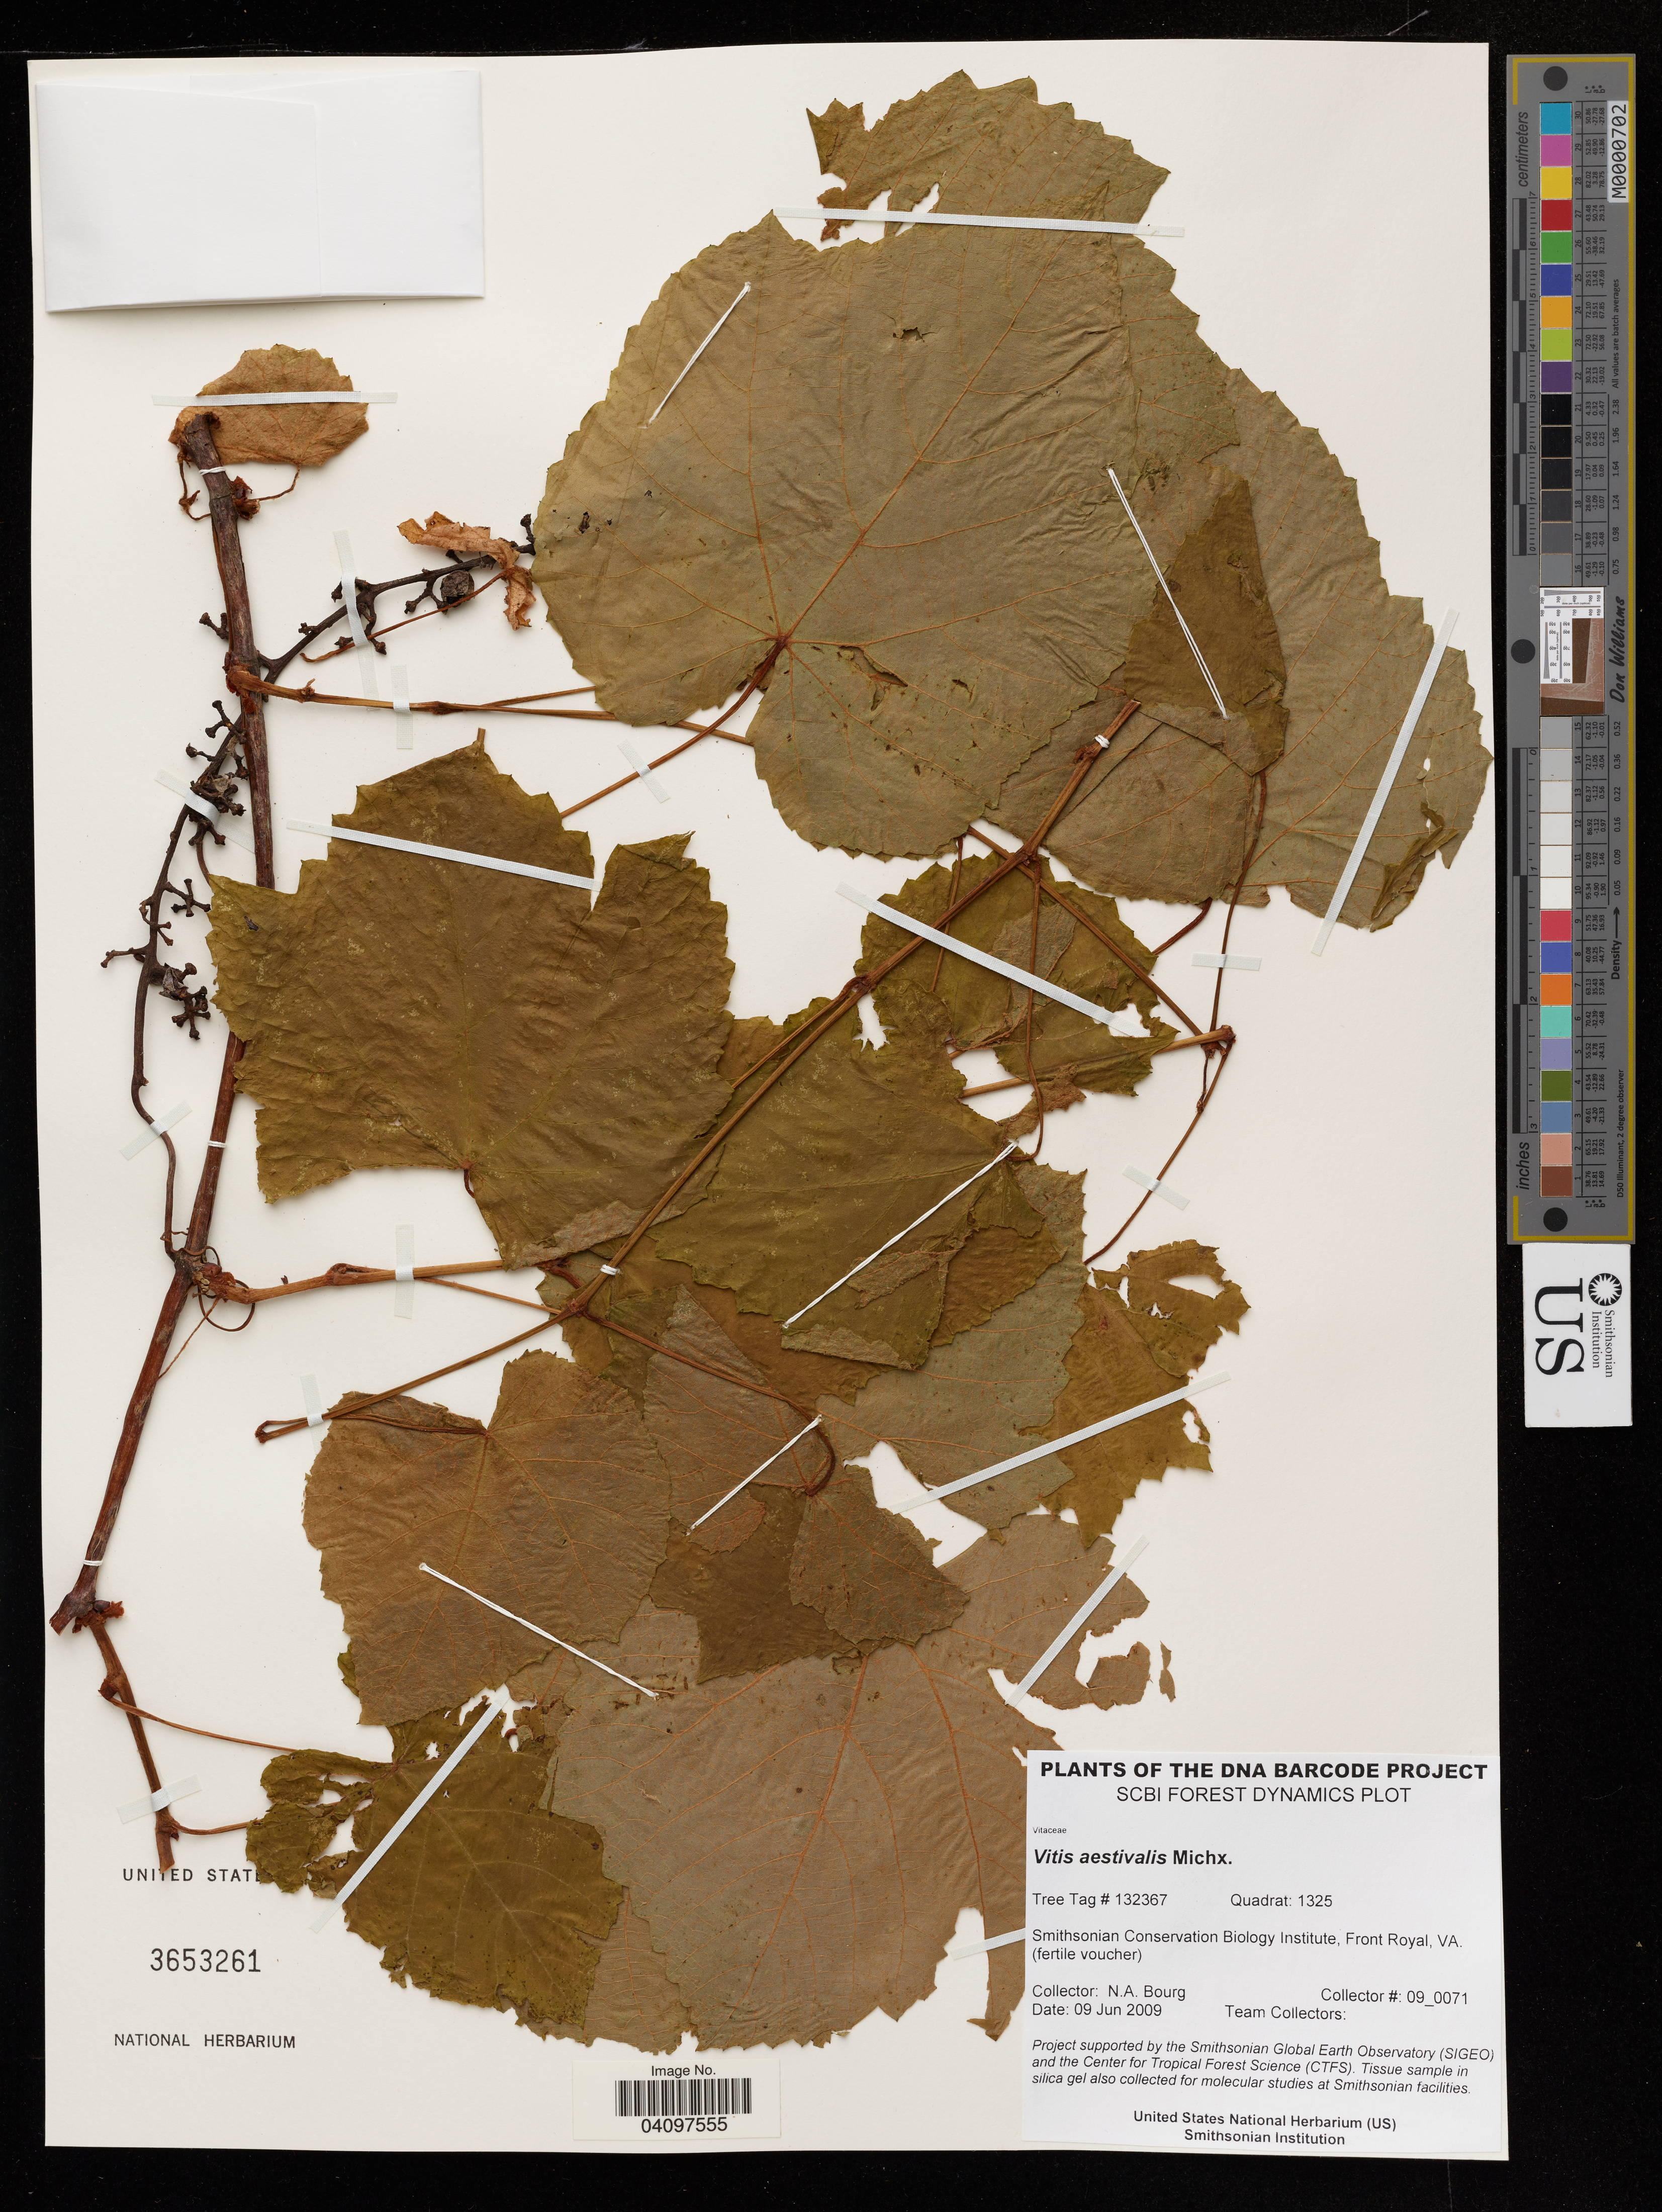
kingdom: Plantae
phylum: Tracheophyta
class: Magnoliopsida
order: Vitales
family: Vitaceae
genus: Vitis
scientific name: Vitis aestivalis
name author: Michx.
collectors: N. A. Bourg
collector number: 09_0071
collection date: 2009-06-09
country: United States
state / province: Virginia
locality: Smithsonian Conservation Biology Institute, Front Royal.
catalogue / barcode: US 3653261